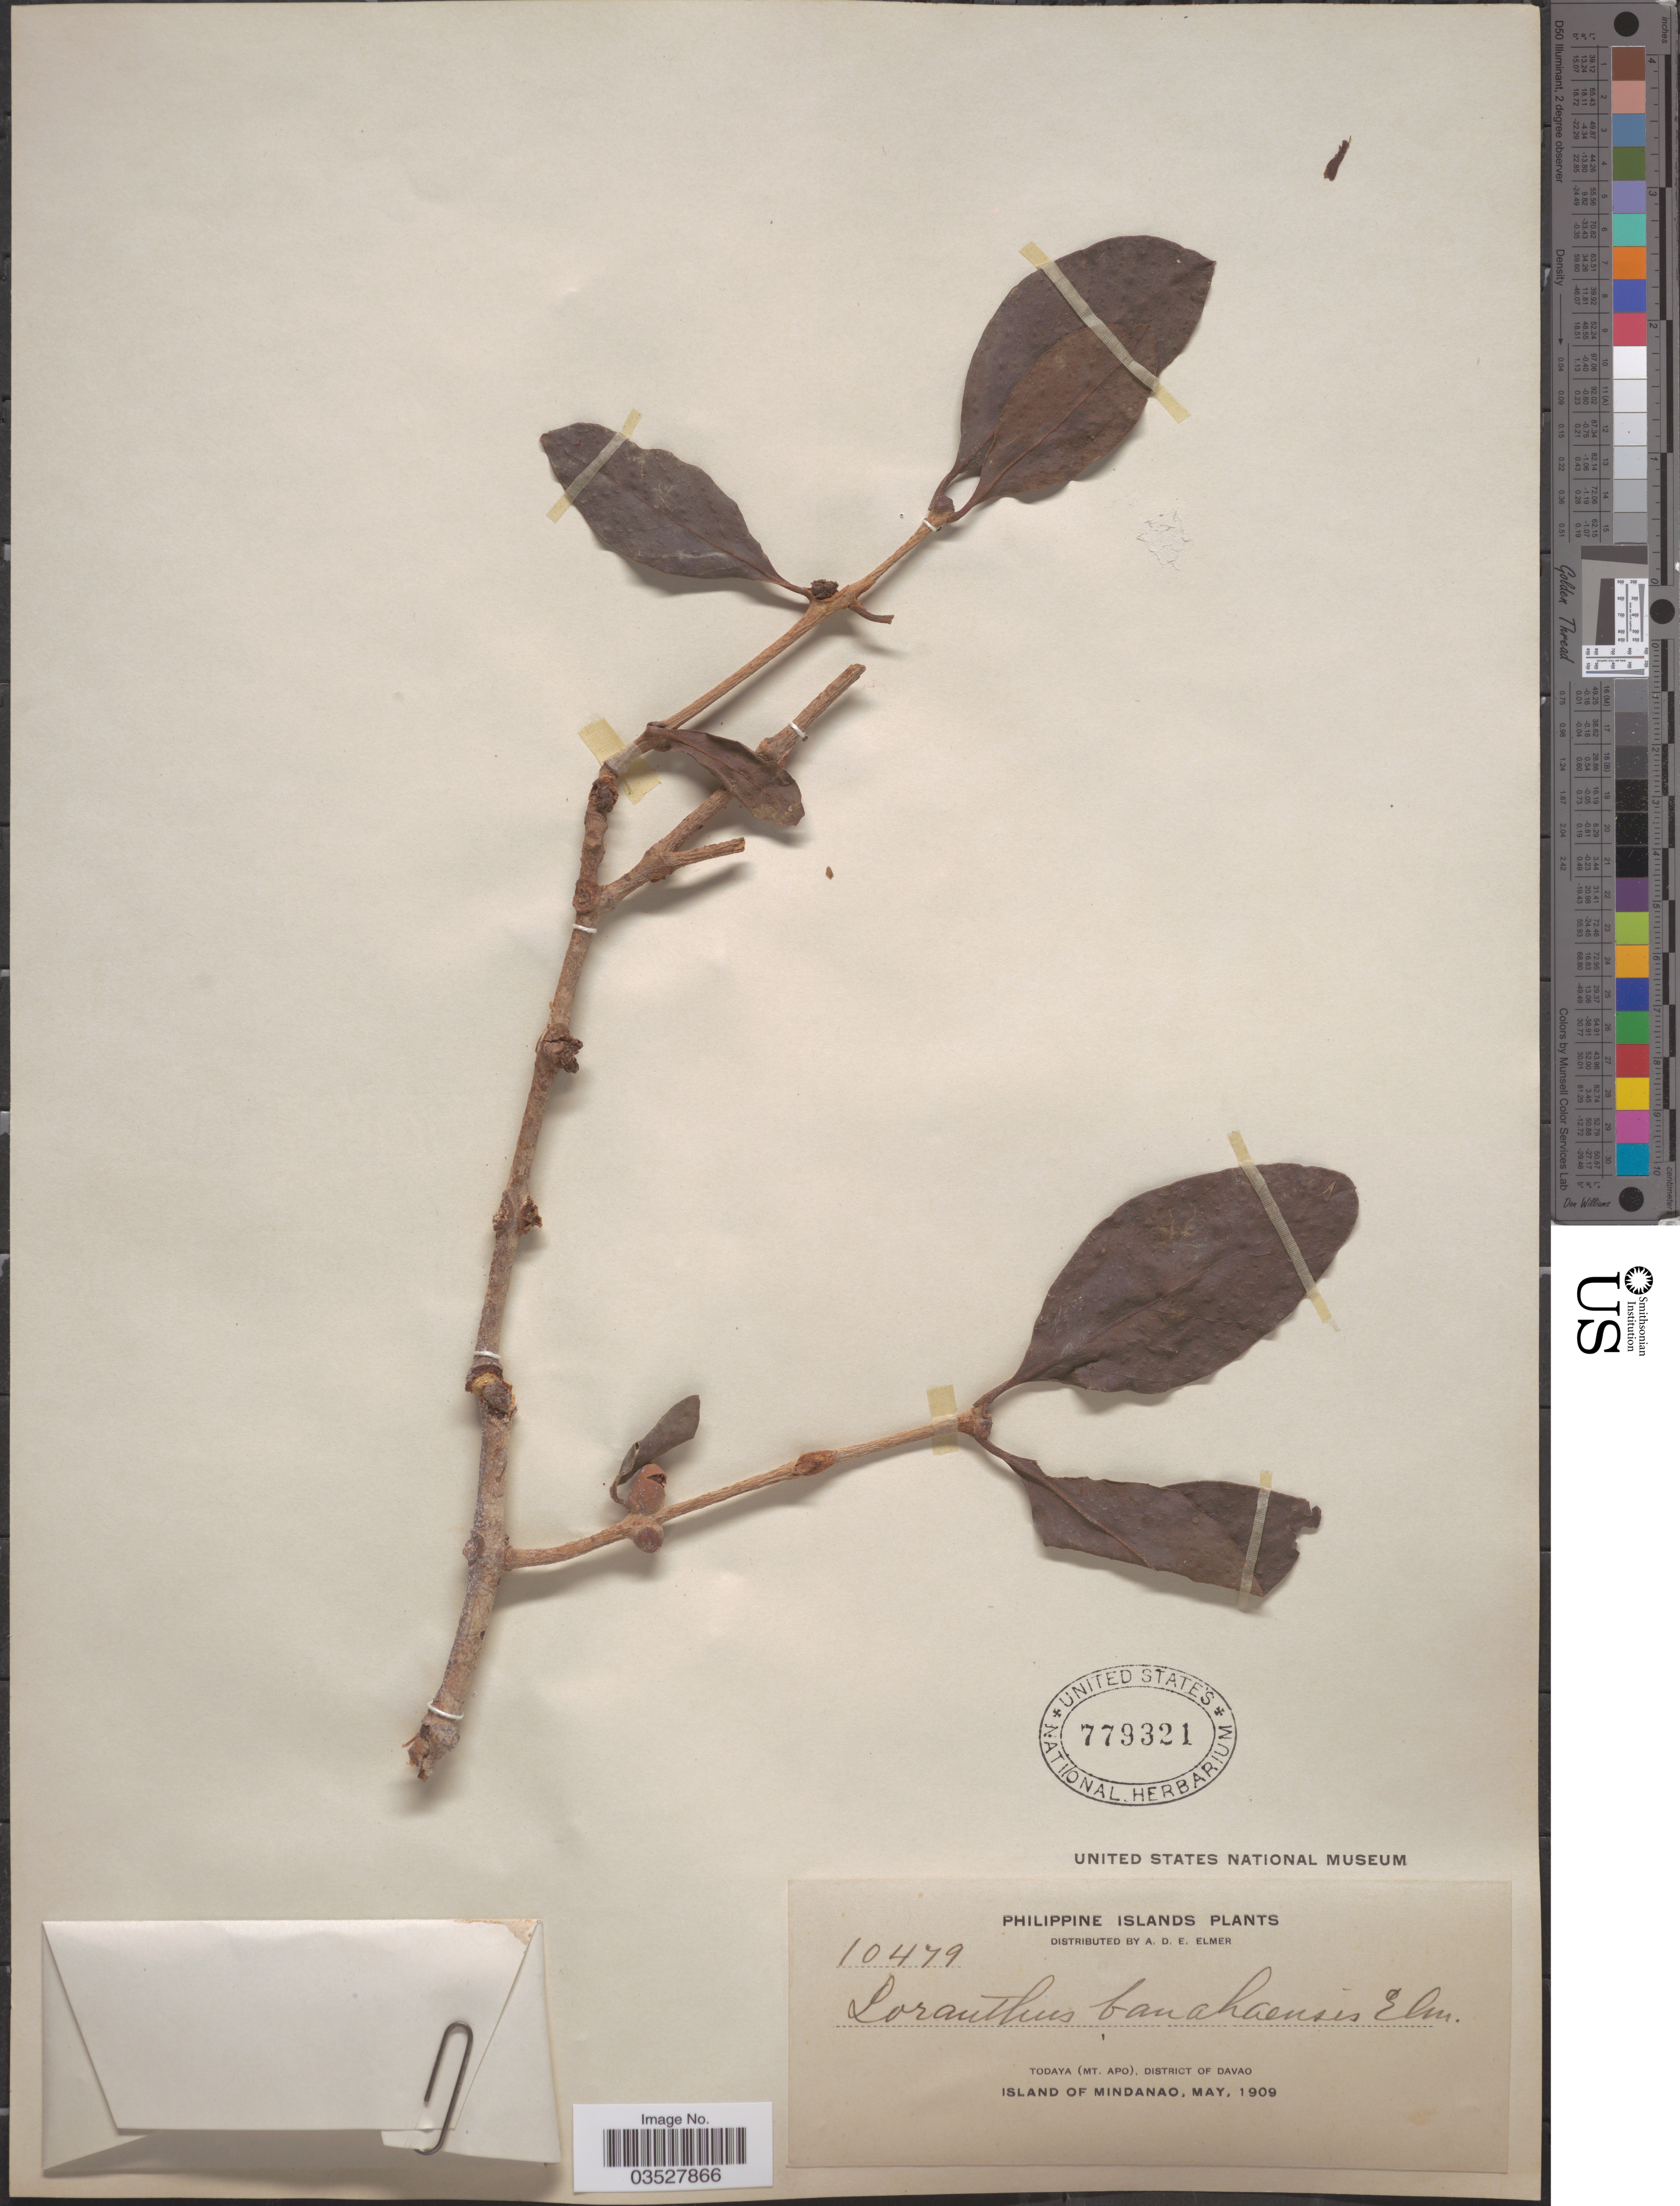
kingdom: Plantae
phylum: Tracheophyta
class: Magnoliopsida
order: Santalales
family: Loranthaceae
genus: Cyne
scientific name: Cyne banahaensis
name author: (Elmer) Danser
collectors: A. D. E. Elmer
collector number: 10479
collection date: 1909-05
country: Philippines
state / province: Davao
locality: Todaya (Mt. Apo), District of Davao. Island of Mindanao.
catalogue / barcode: US 779321